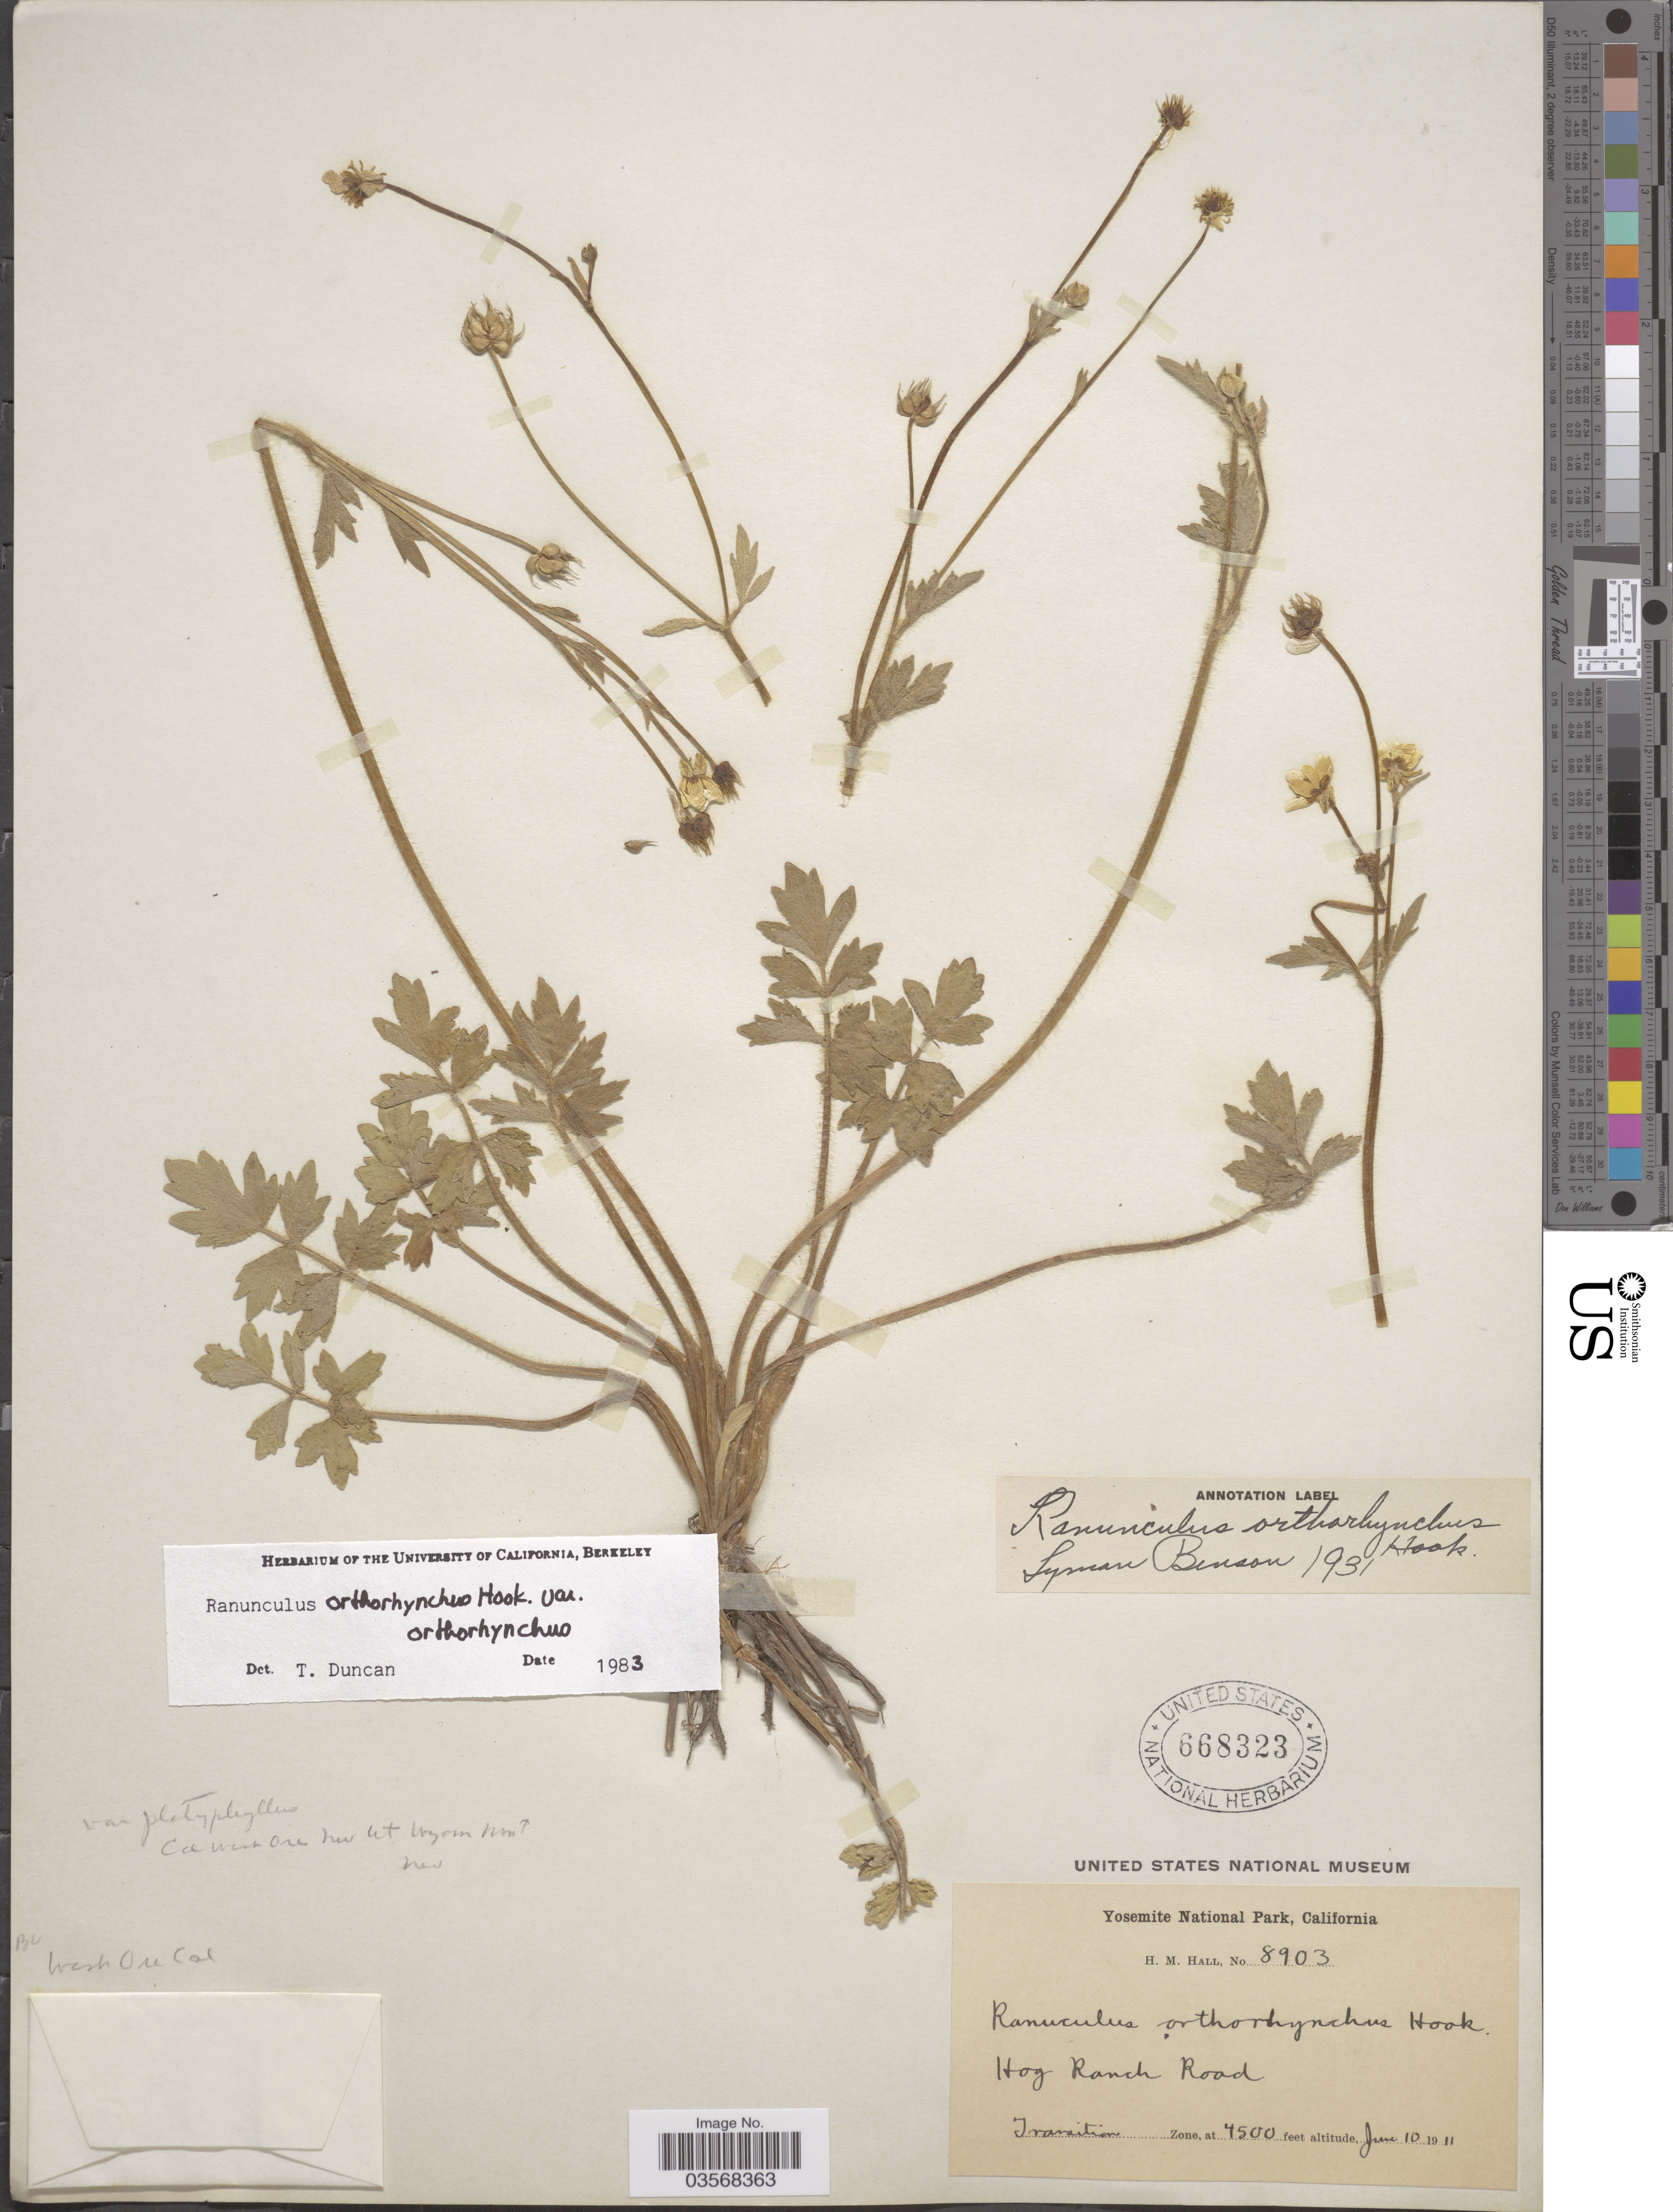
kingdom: Plantae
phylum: Tracheophyta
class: Magnoliopsida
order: Ranunculales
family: Ranunculaceae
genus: Ranunculus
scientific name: Ranunculus orthorhynchus var. orthorhynchus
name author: Hook.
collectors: H. M. Hall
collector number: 8903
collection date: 1911-06-10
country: United States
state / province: California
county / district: Mariposa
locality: Yosemite National Park. Hog Ranch Road. Transition Zone.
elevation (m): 1372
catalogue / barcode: US 668323